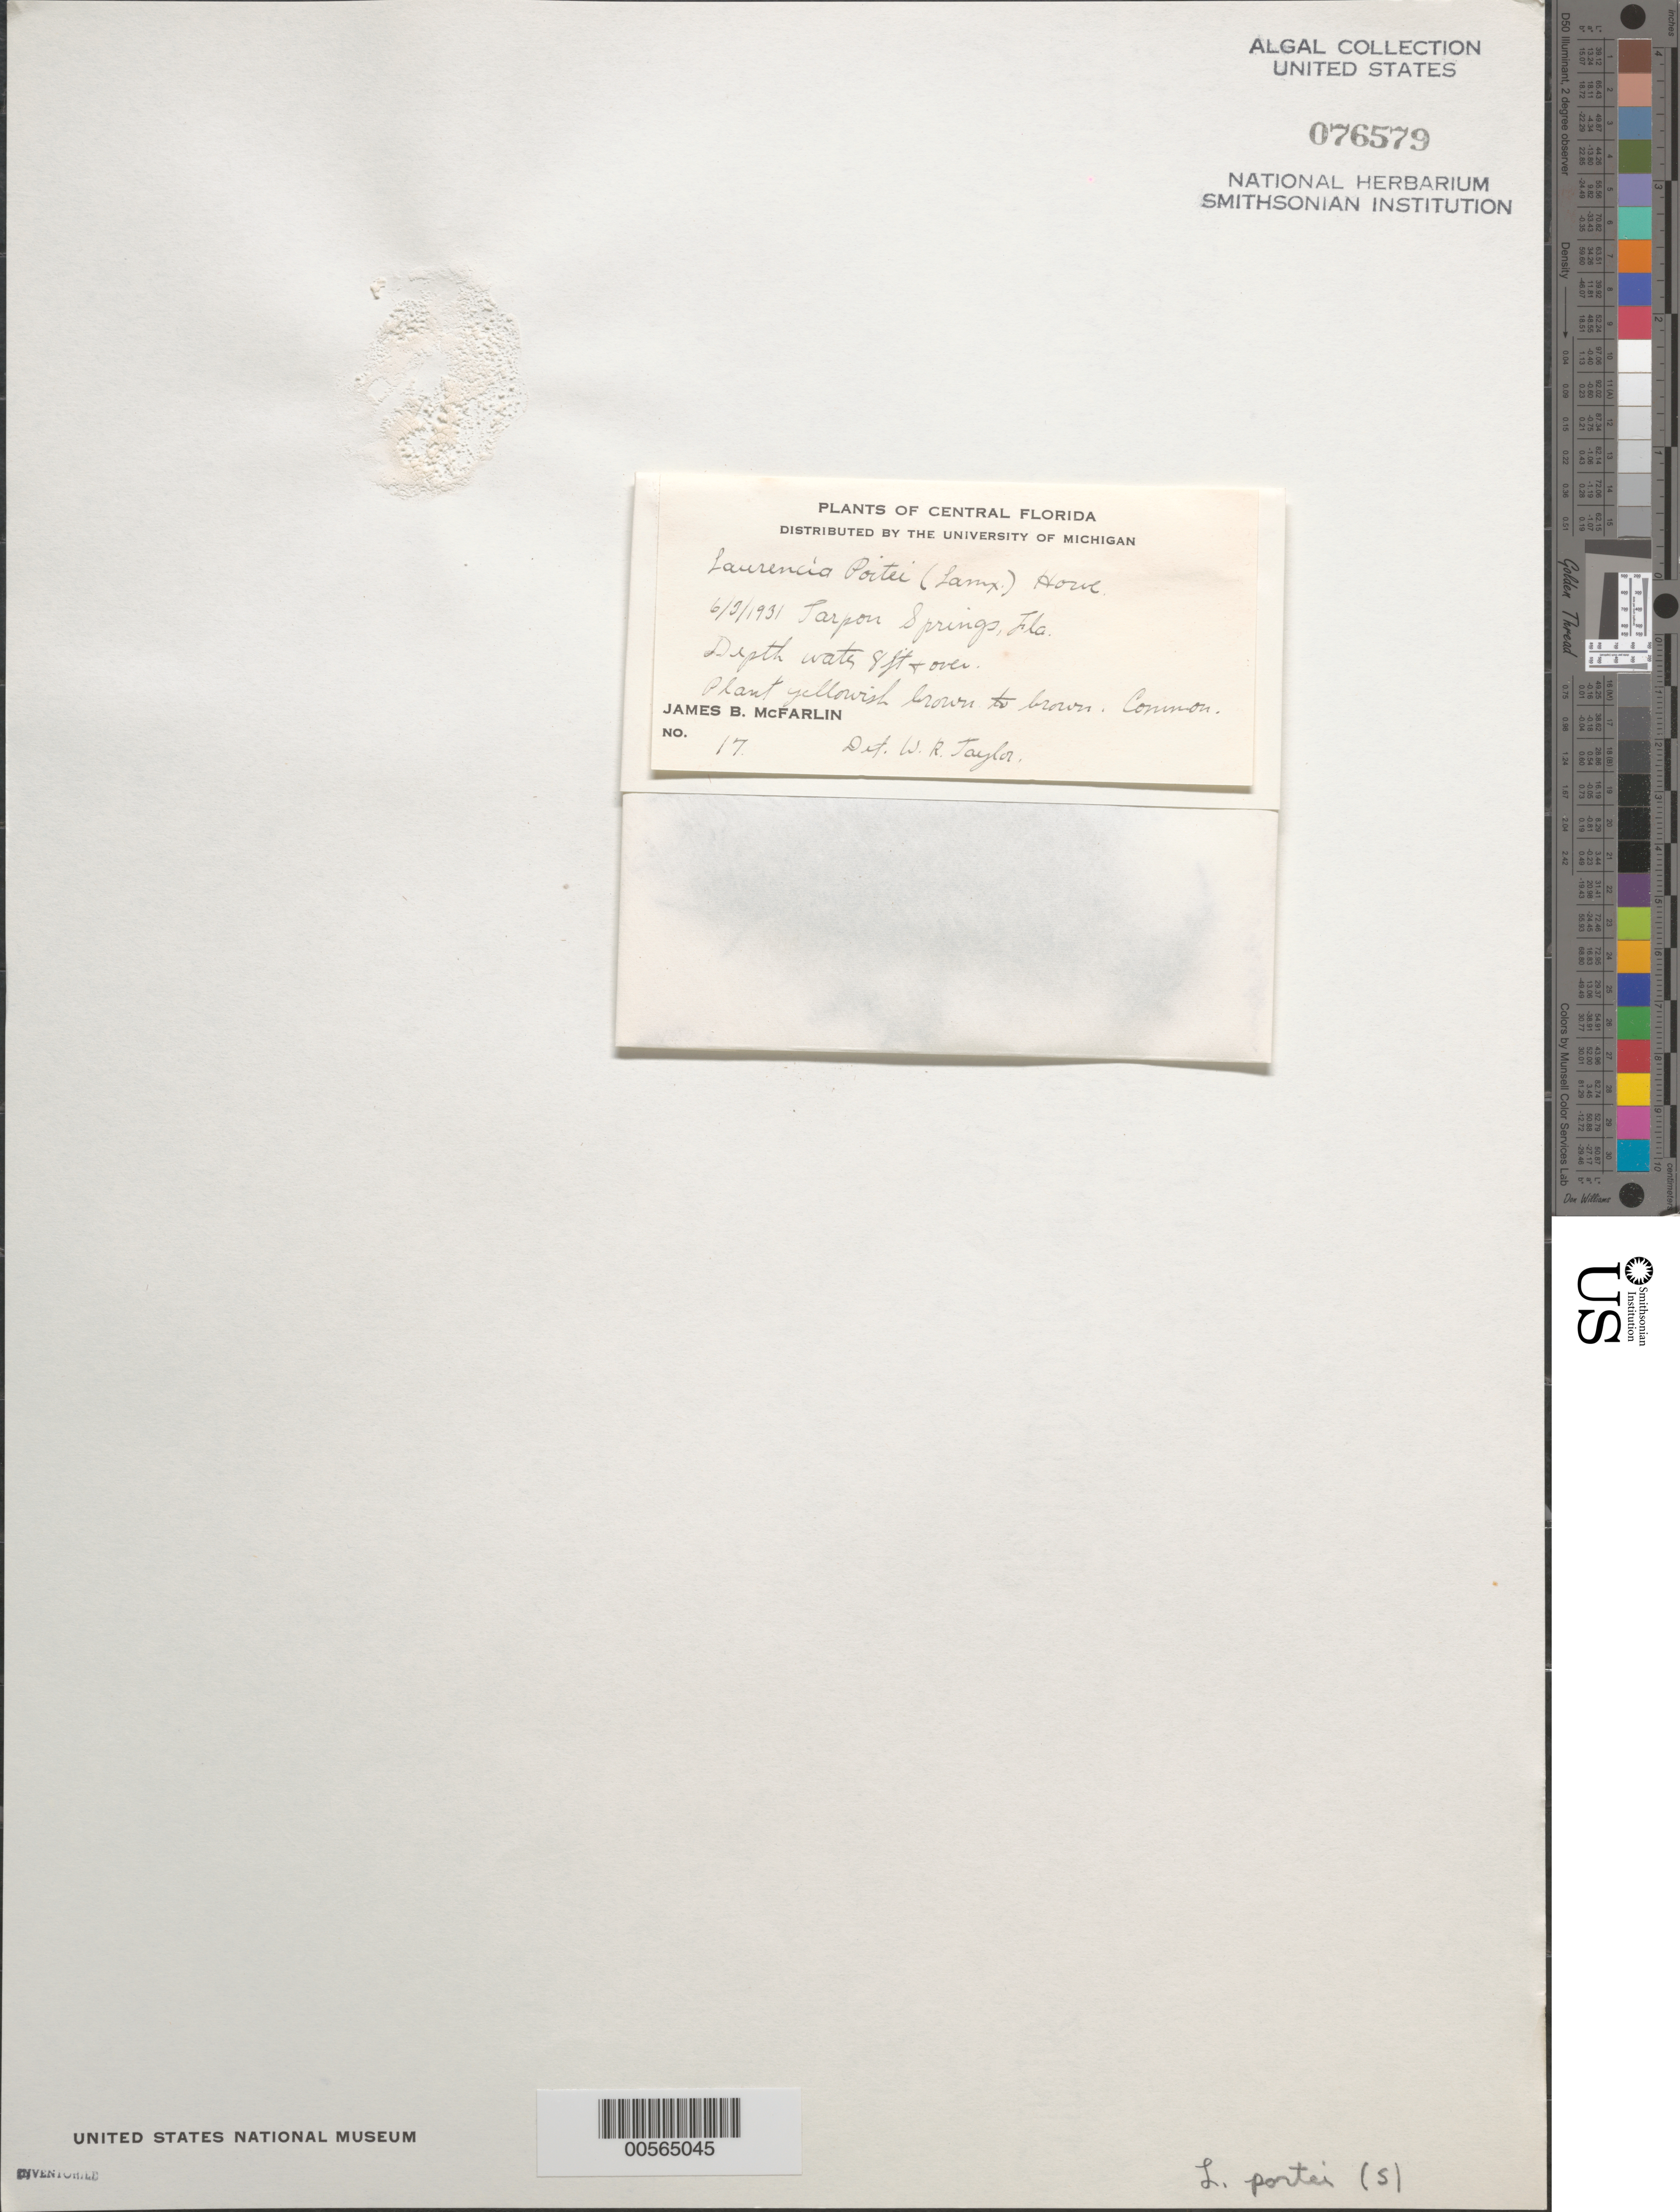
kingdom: Plantae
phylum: Rhodophyta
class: Florideophyceae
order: Ceramiales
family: Rhodomelaceae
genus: Yuzurua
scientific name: Yuzurua poiteaui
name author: (J.V.Lamouroux) Martin-Lescanne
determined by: Brooks, B. L., (BOT), Smithsonian Institution - National Museum of Natural History (UNITED STATES)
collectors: J. McFarlin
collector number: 17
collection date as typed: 03 Jun 1931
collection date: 1931-06-03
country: United States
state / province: Florida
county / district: Pinellas County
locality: Tarpon Springs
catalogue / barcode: US 76579